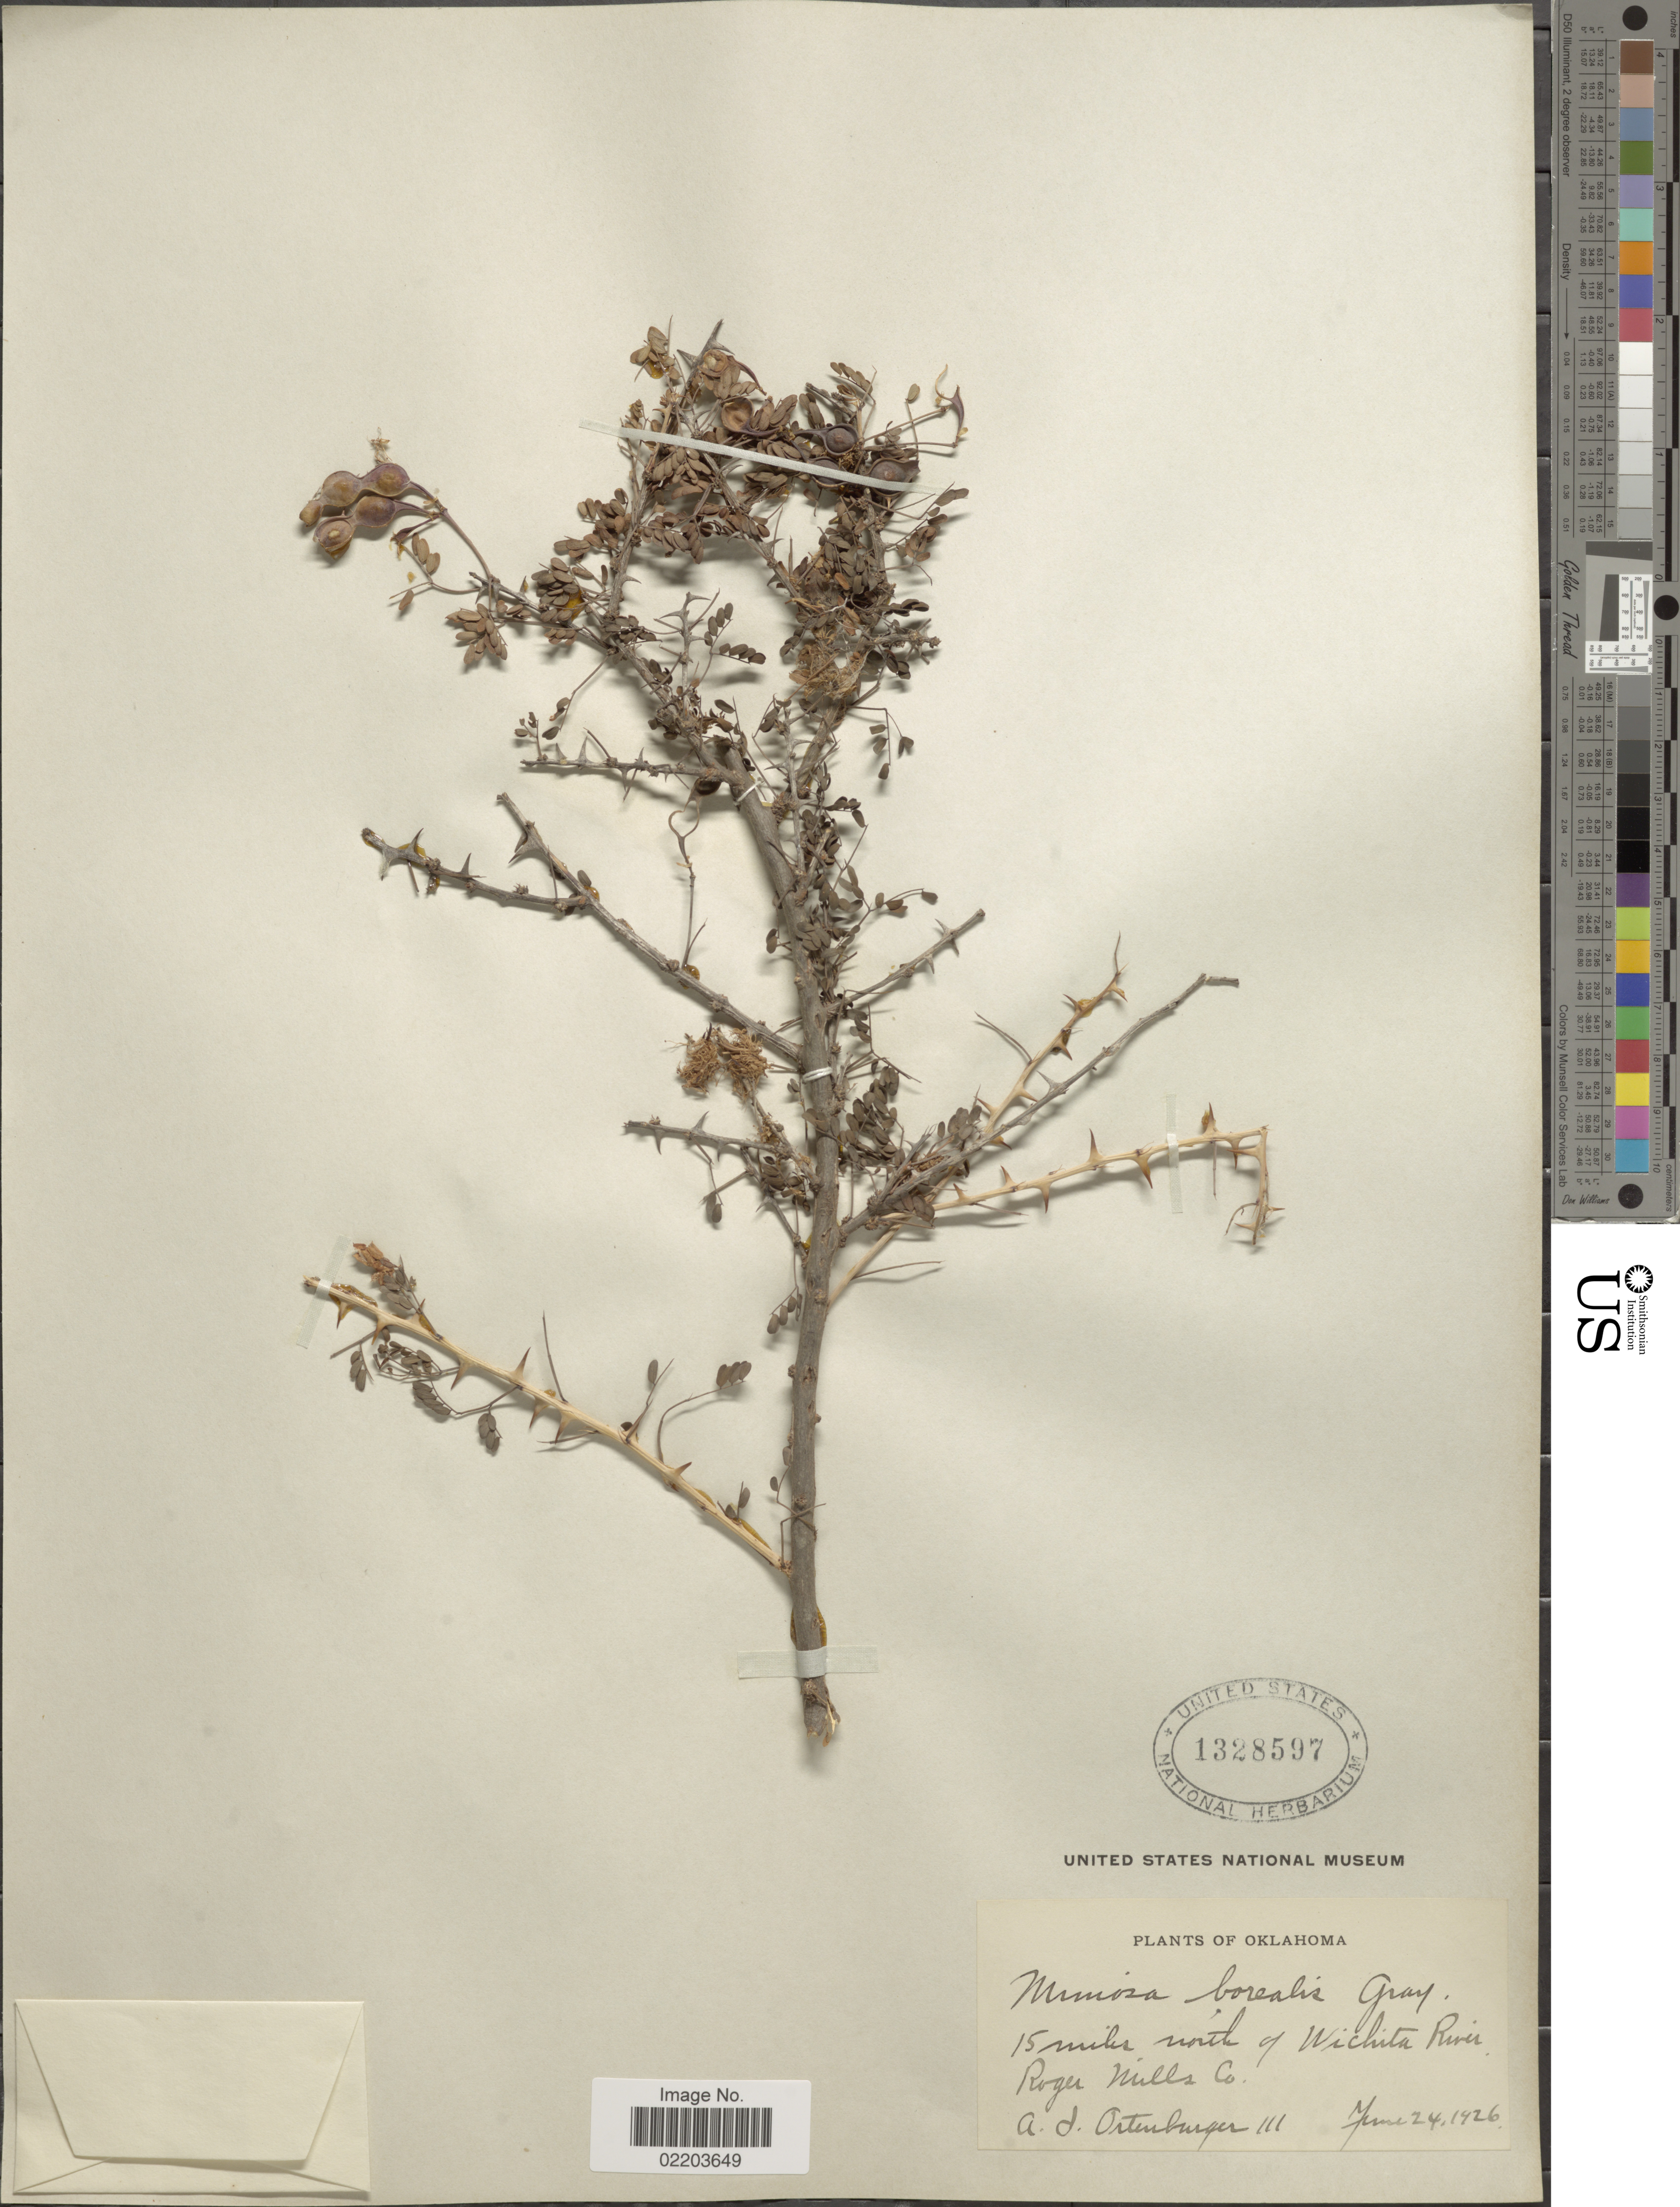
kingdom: Plantae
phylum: Tracheophyta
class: Magnoliopsida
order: Fabales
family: Fabaceae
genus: Mimosa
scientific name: Mimosa borealis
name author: A. Gray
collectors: A. Ortenburger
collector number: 111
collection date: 1926-06-24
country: United States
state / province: Oklahoma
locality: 15 miles north of Wichita River, Roger Mills Co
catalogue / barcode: US 1328597